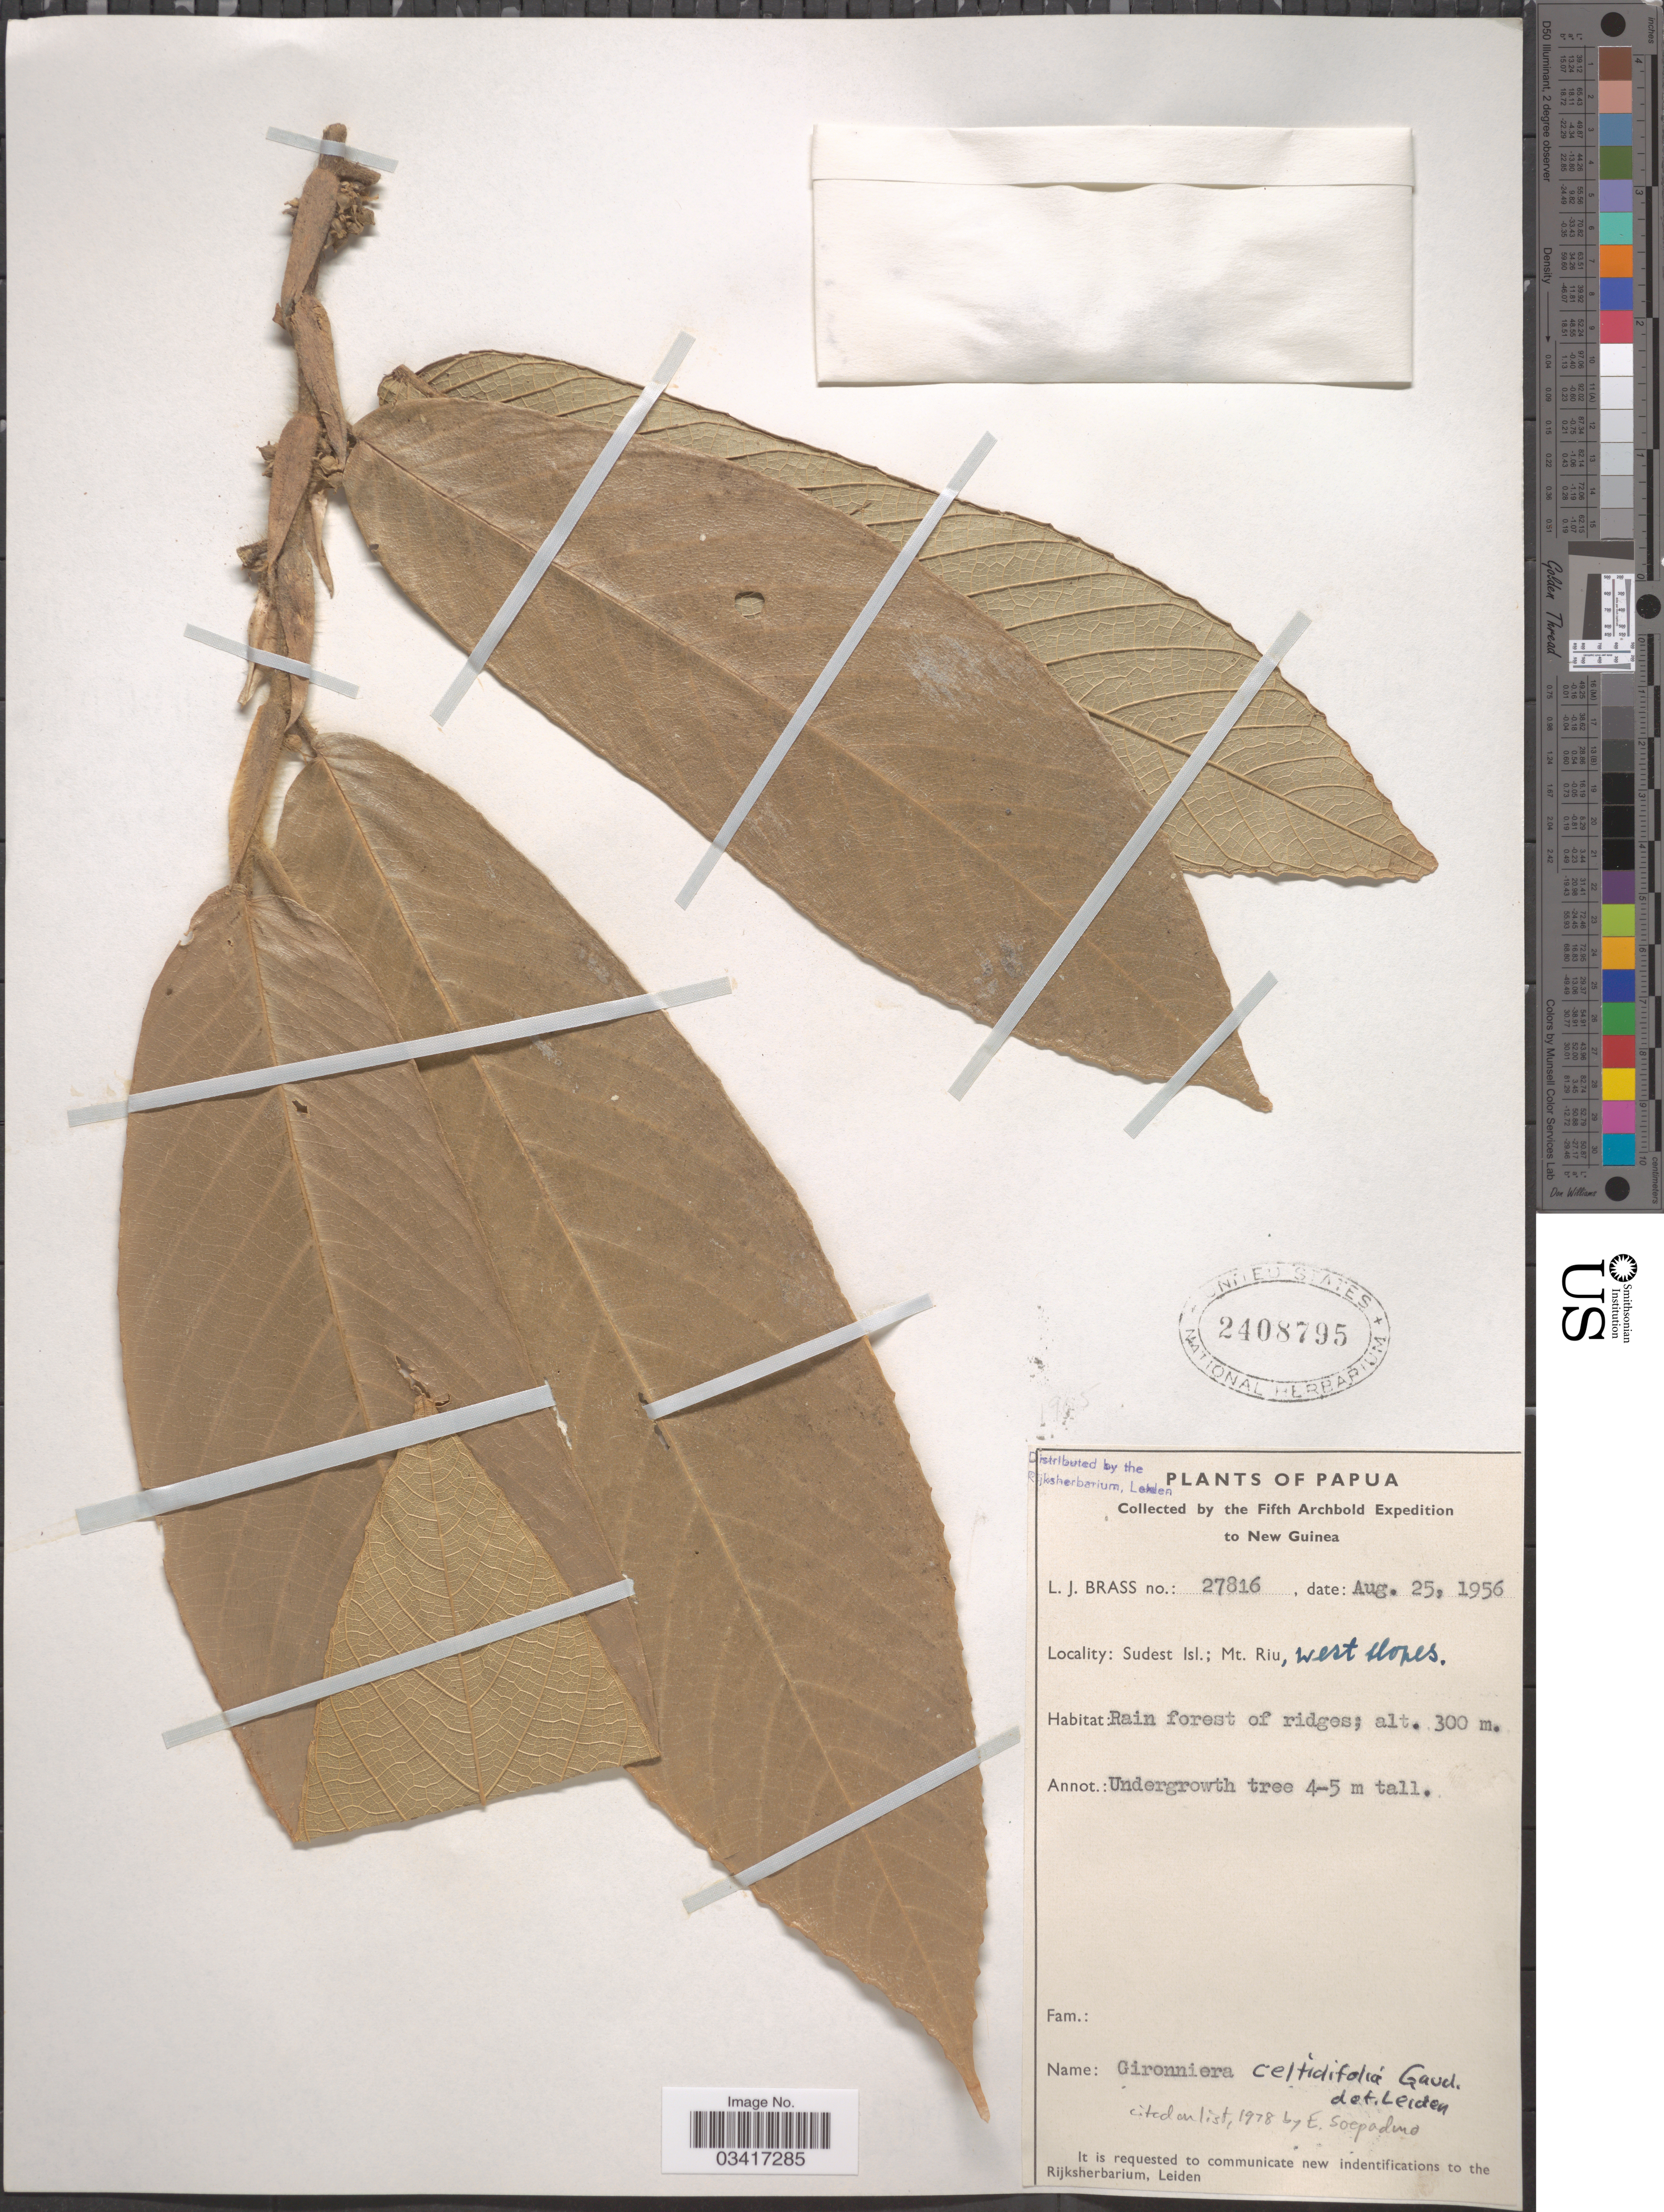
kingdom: Plantae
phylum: Tracheophyta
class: Magnoliopsida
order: Rosales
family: Cannabaceae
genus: Gironniera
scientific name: Gironniera celtidifolia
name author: Gaudich.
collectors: L. J. Brass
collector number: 27816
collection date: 1956-08-25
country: Papua New Guinea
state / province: Milne Bay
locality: New Guinea. Sudest Isl.; Mt. Riu, west slopes.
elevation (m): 300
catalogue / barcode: US 2408795